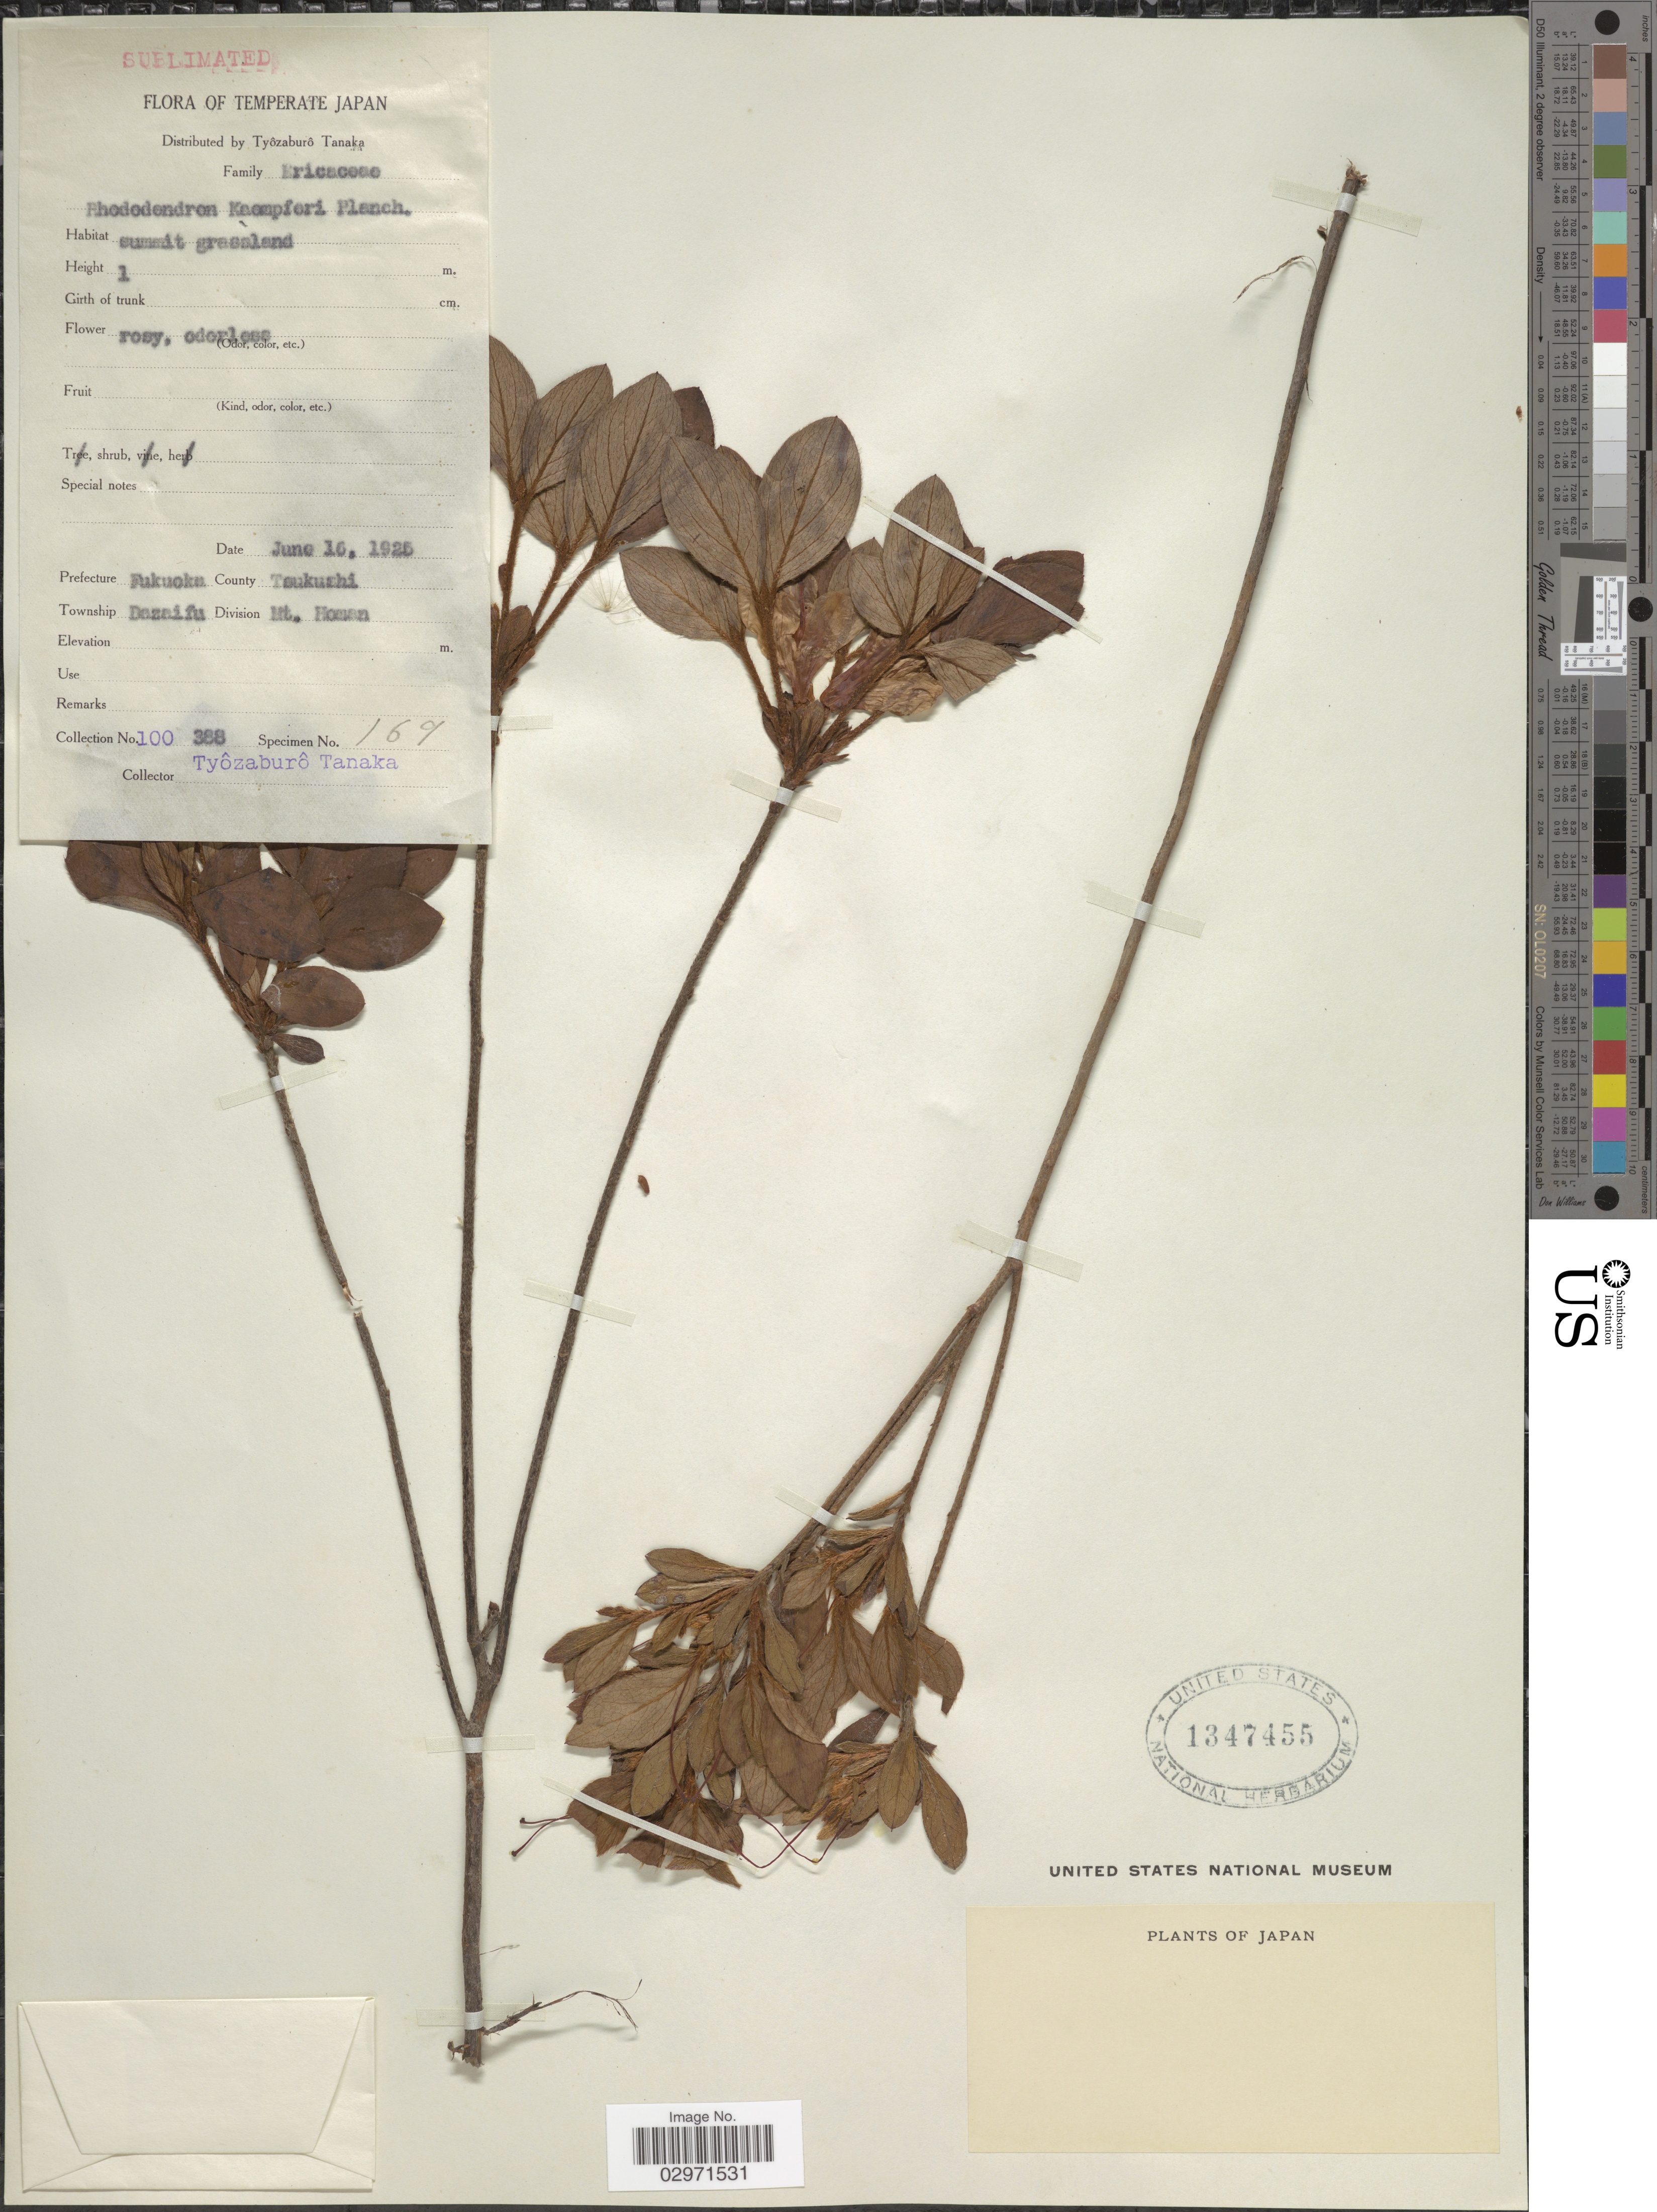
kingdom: Plantae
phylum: Tracheophyta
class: Magnoliopsida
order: Ericales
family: Ericaceae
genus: Rhododendron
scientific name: Rhododendron kaempferi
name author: Planch.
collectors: T. Tanaka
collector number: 100/388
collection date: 1925-06-16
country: Japan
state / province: Hukuoka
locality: Temperate Japan. Prefecture Fukuoka. County Tsukushi. Township Dazaifu. Division Mt. Homan.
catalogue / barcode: US 1347455